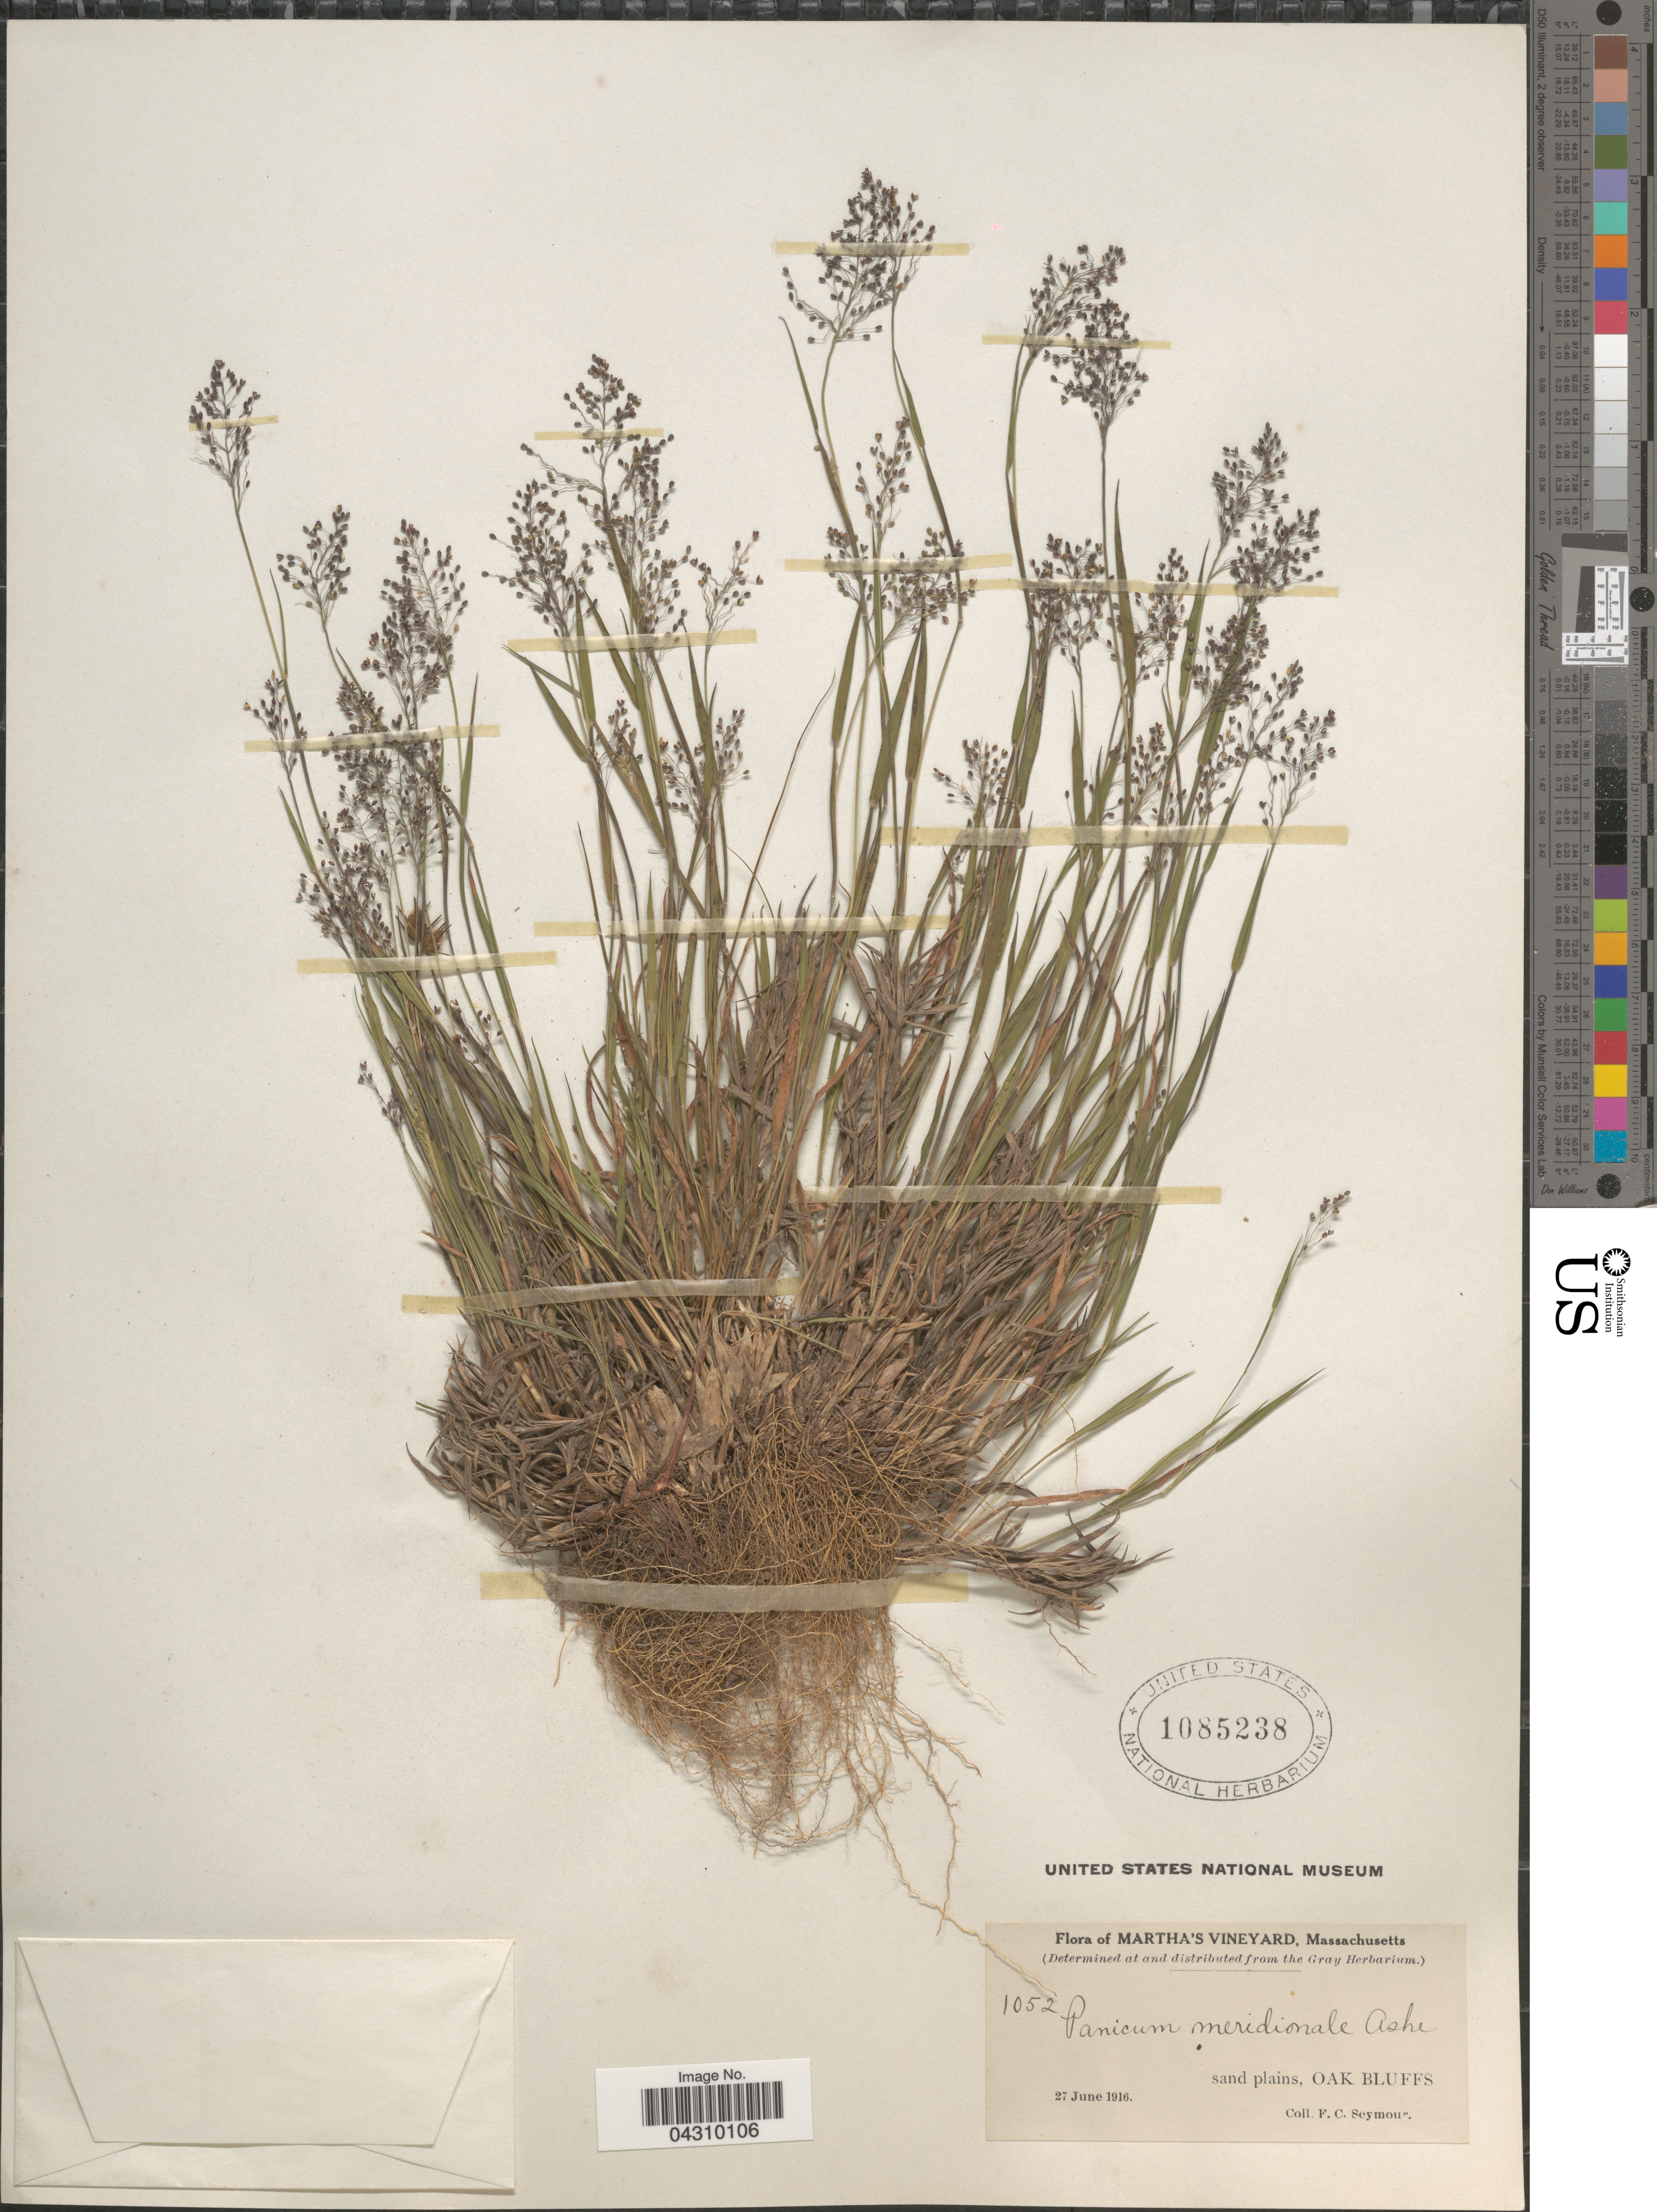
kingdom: Plantae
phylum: Tracheophyta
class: Liliopsida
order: Poales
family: Poaceae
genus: Dichanthelium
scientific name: Dichanthelium acuminatum var. acuminatum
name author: (Sw.) Gould & C.A. Clark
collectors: F. C. Seymour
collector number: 1052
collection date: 1916-06-27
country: United States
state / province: Massachusetts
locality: Martha's Vineyard. Oak Bluffs.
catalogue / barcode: US 1085238